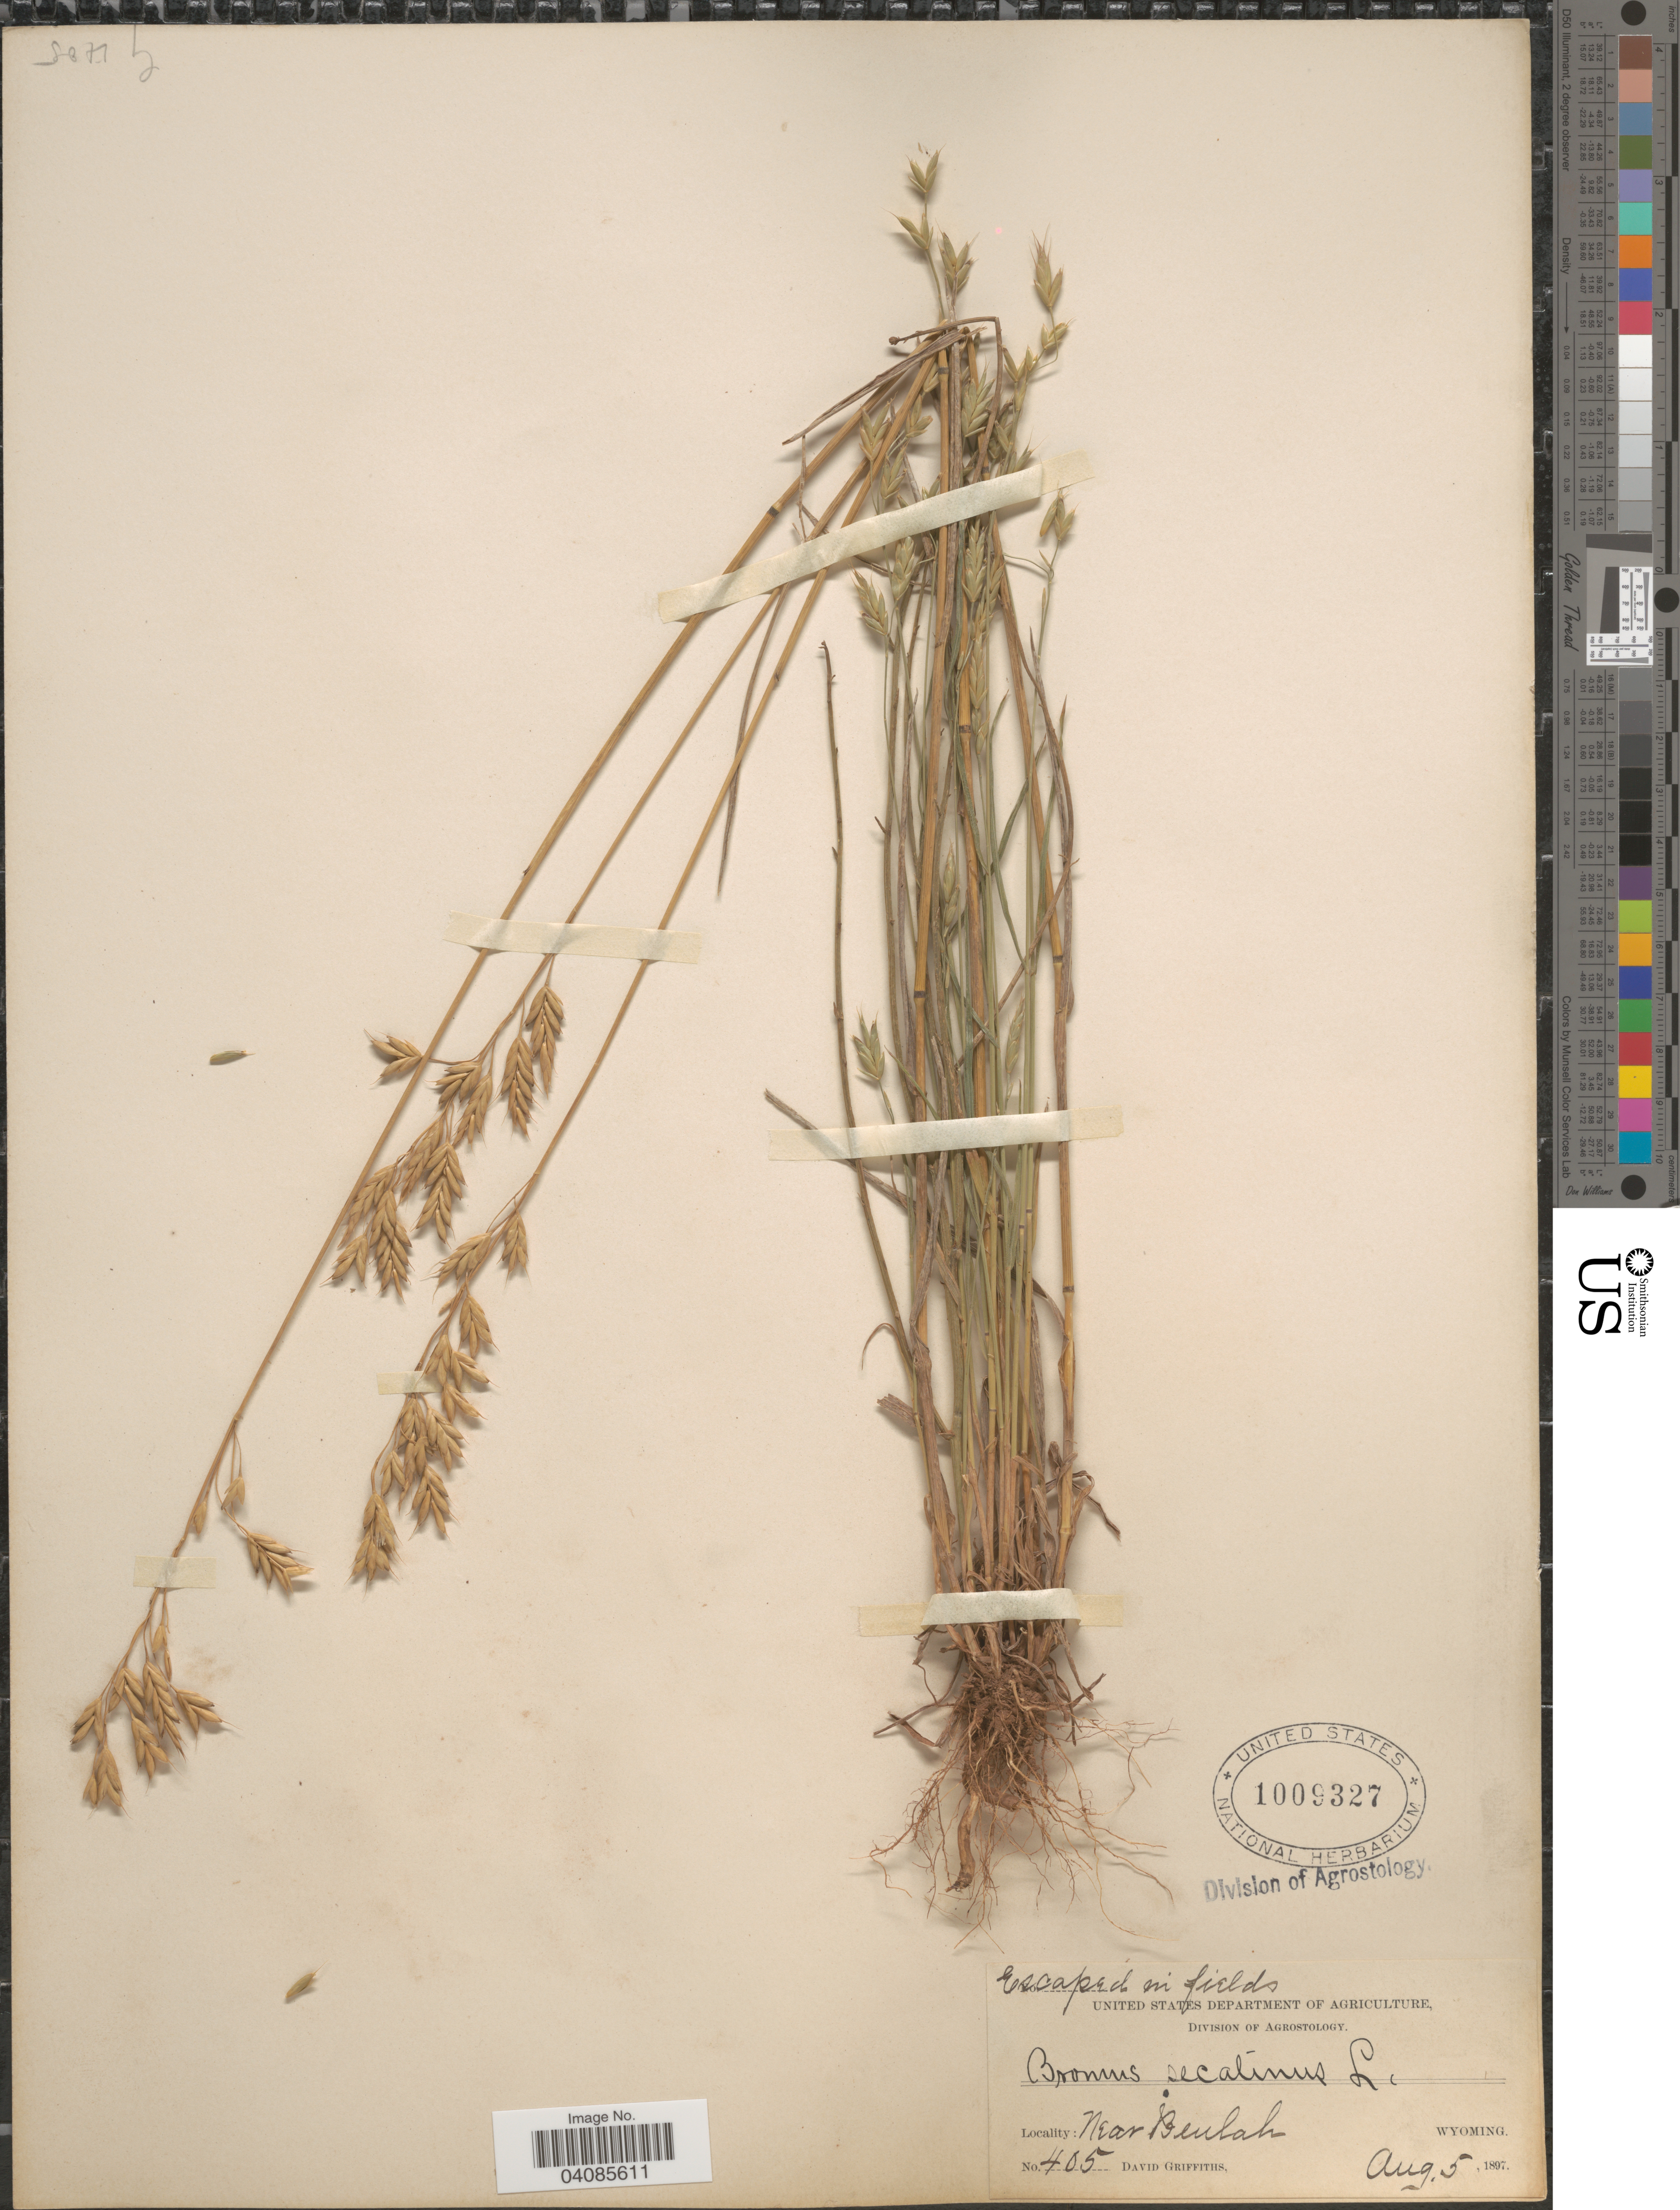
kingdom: Plantae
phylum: Tracheophyta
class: Liliopsida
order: Poales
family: Poaceae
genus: Bromus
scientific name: Bromus sitchensis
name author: Trin. in Bong.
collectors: D. Griffiths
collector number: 405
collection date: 1897-08-05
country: United States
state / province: Wyoming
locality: Near Beulah.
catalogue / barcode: US 1009327